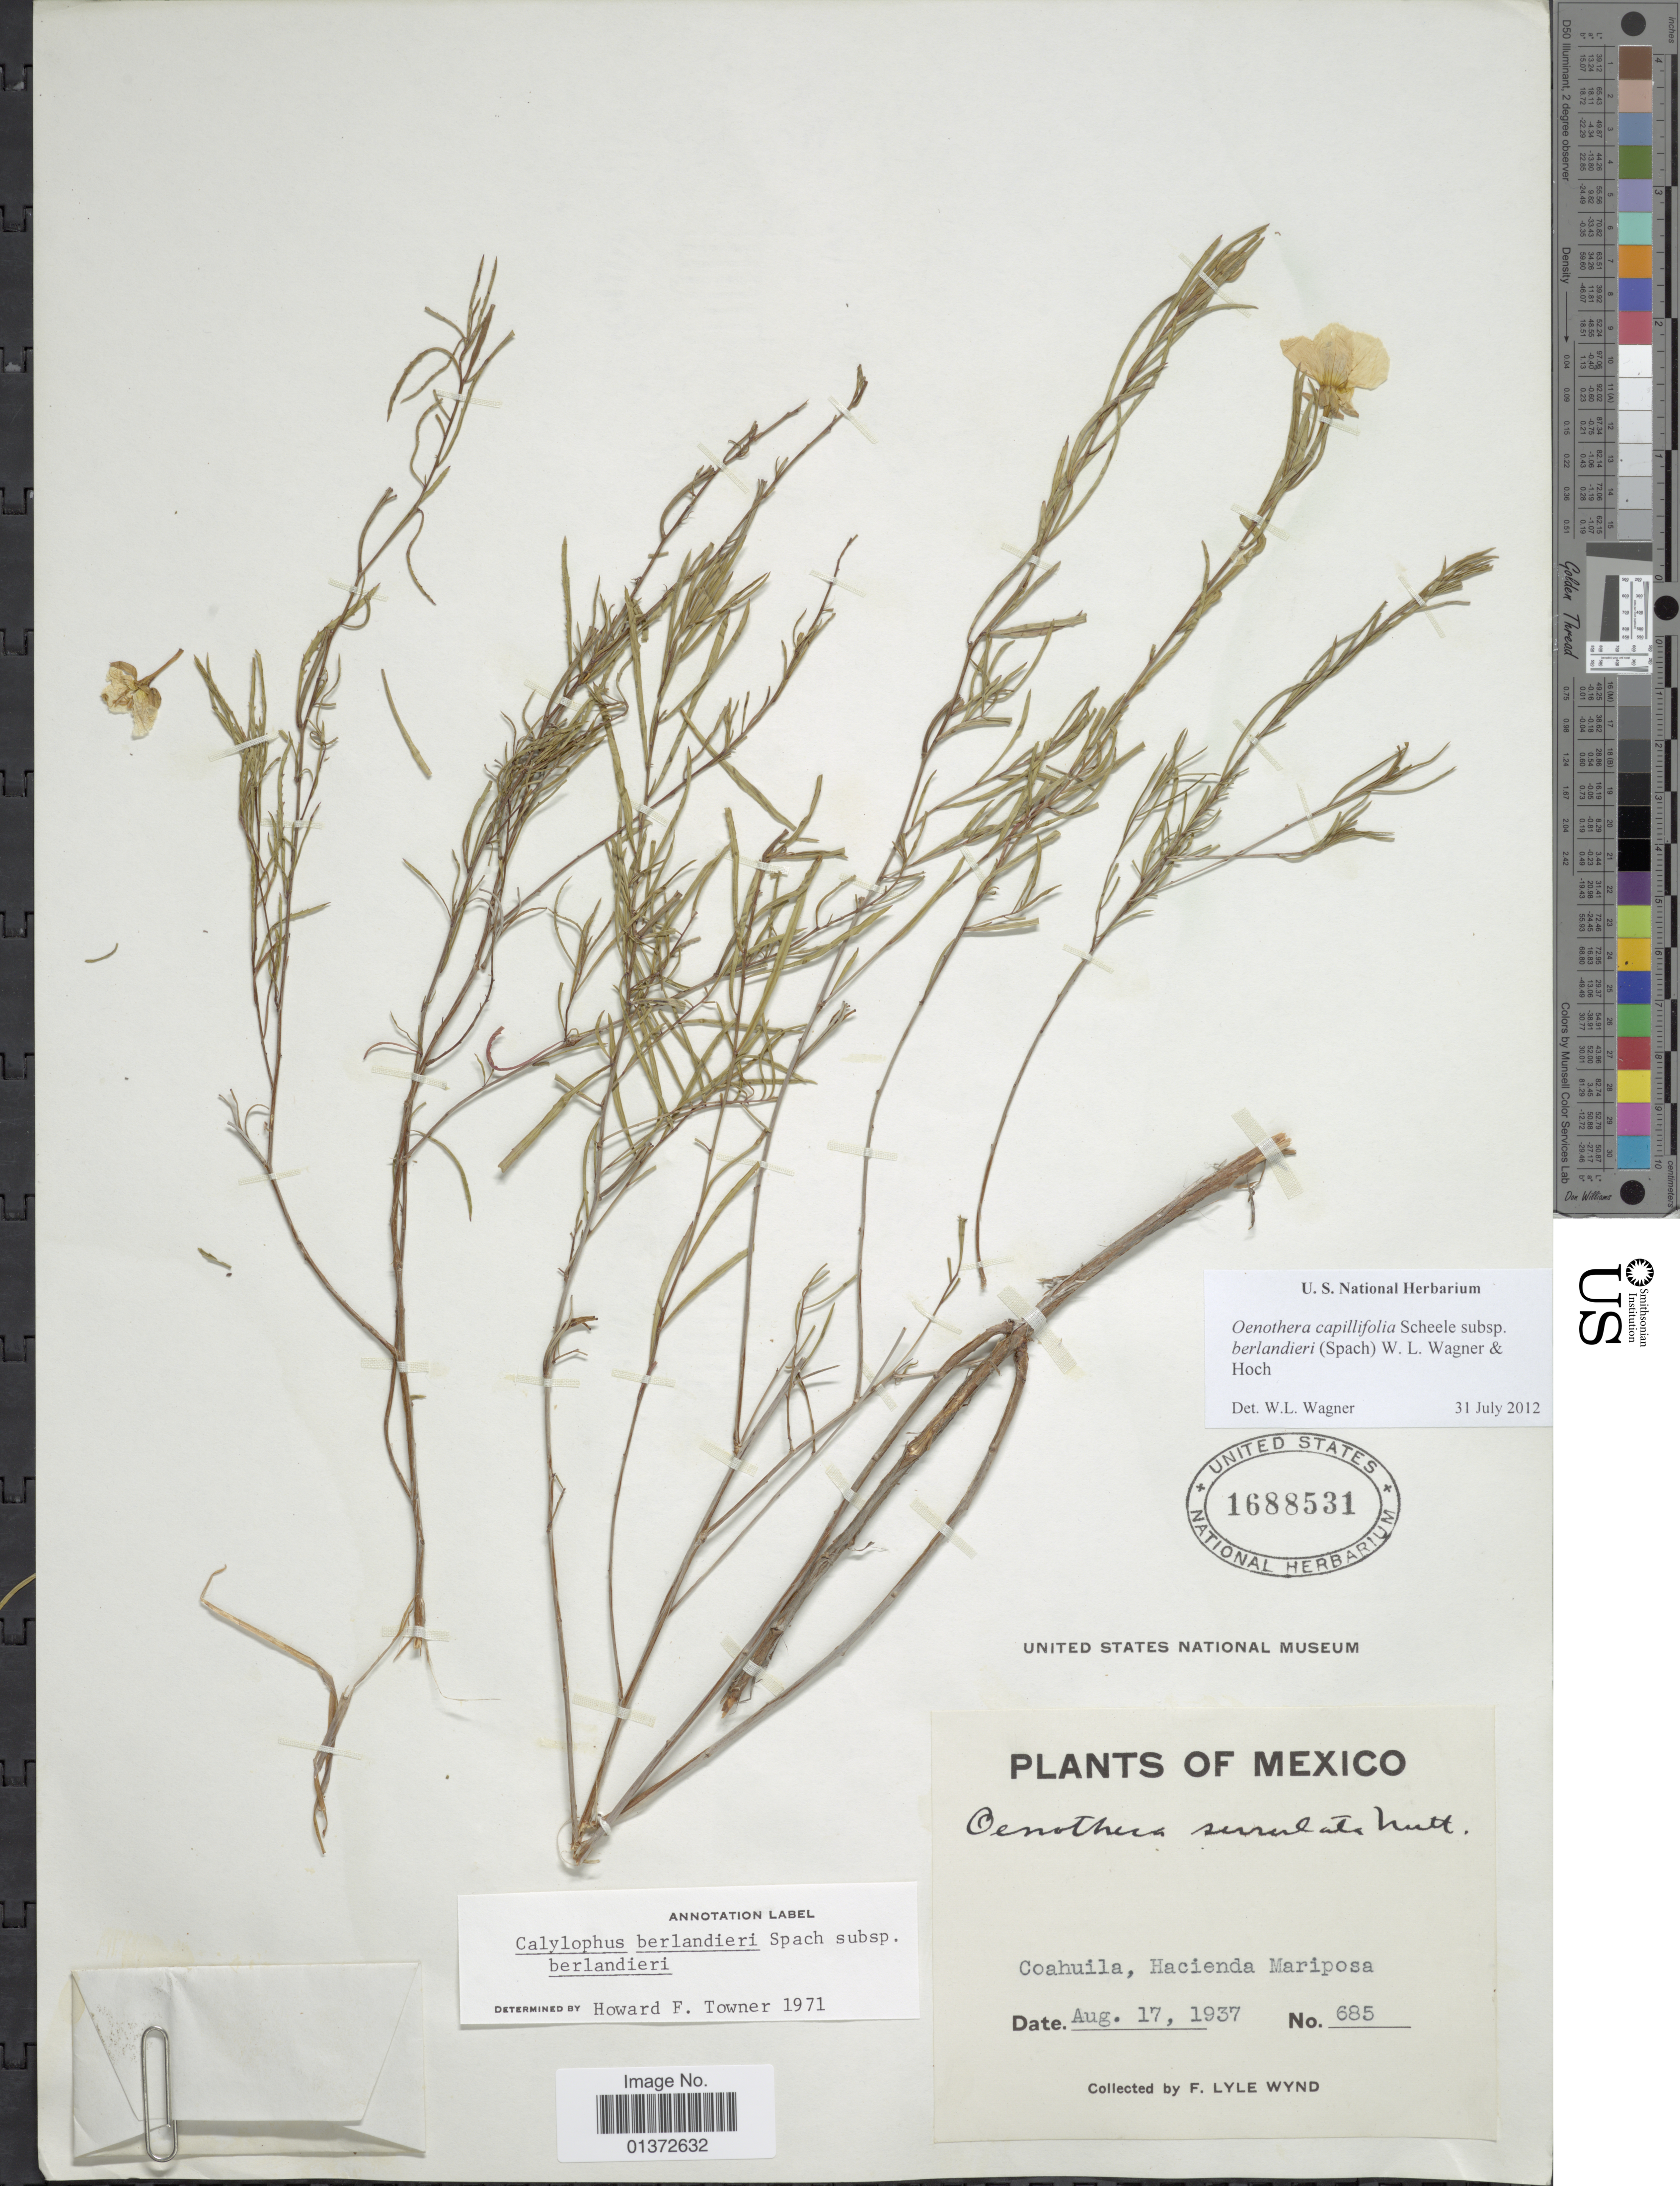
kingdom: Plantae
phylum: Tracheophyta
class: Magnoliopsida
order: Myrtales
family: Onagraceae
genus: Oenothera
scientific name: Oenothera capillifolia subsp. berlandieri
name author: (Spach) W.L. Wagner & Hoch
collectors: F. L. Wynd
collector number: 685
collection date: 1937-08-17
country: Mexico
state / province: Coahuila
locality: Hacienda Mariposa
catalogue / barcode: US 1688531